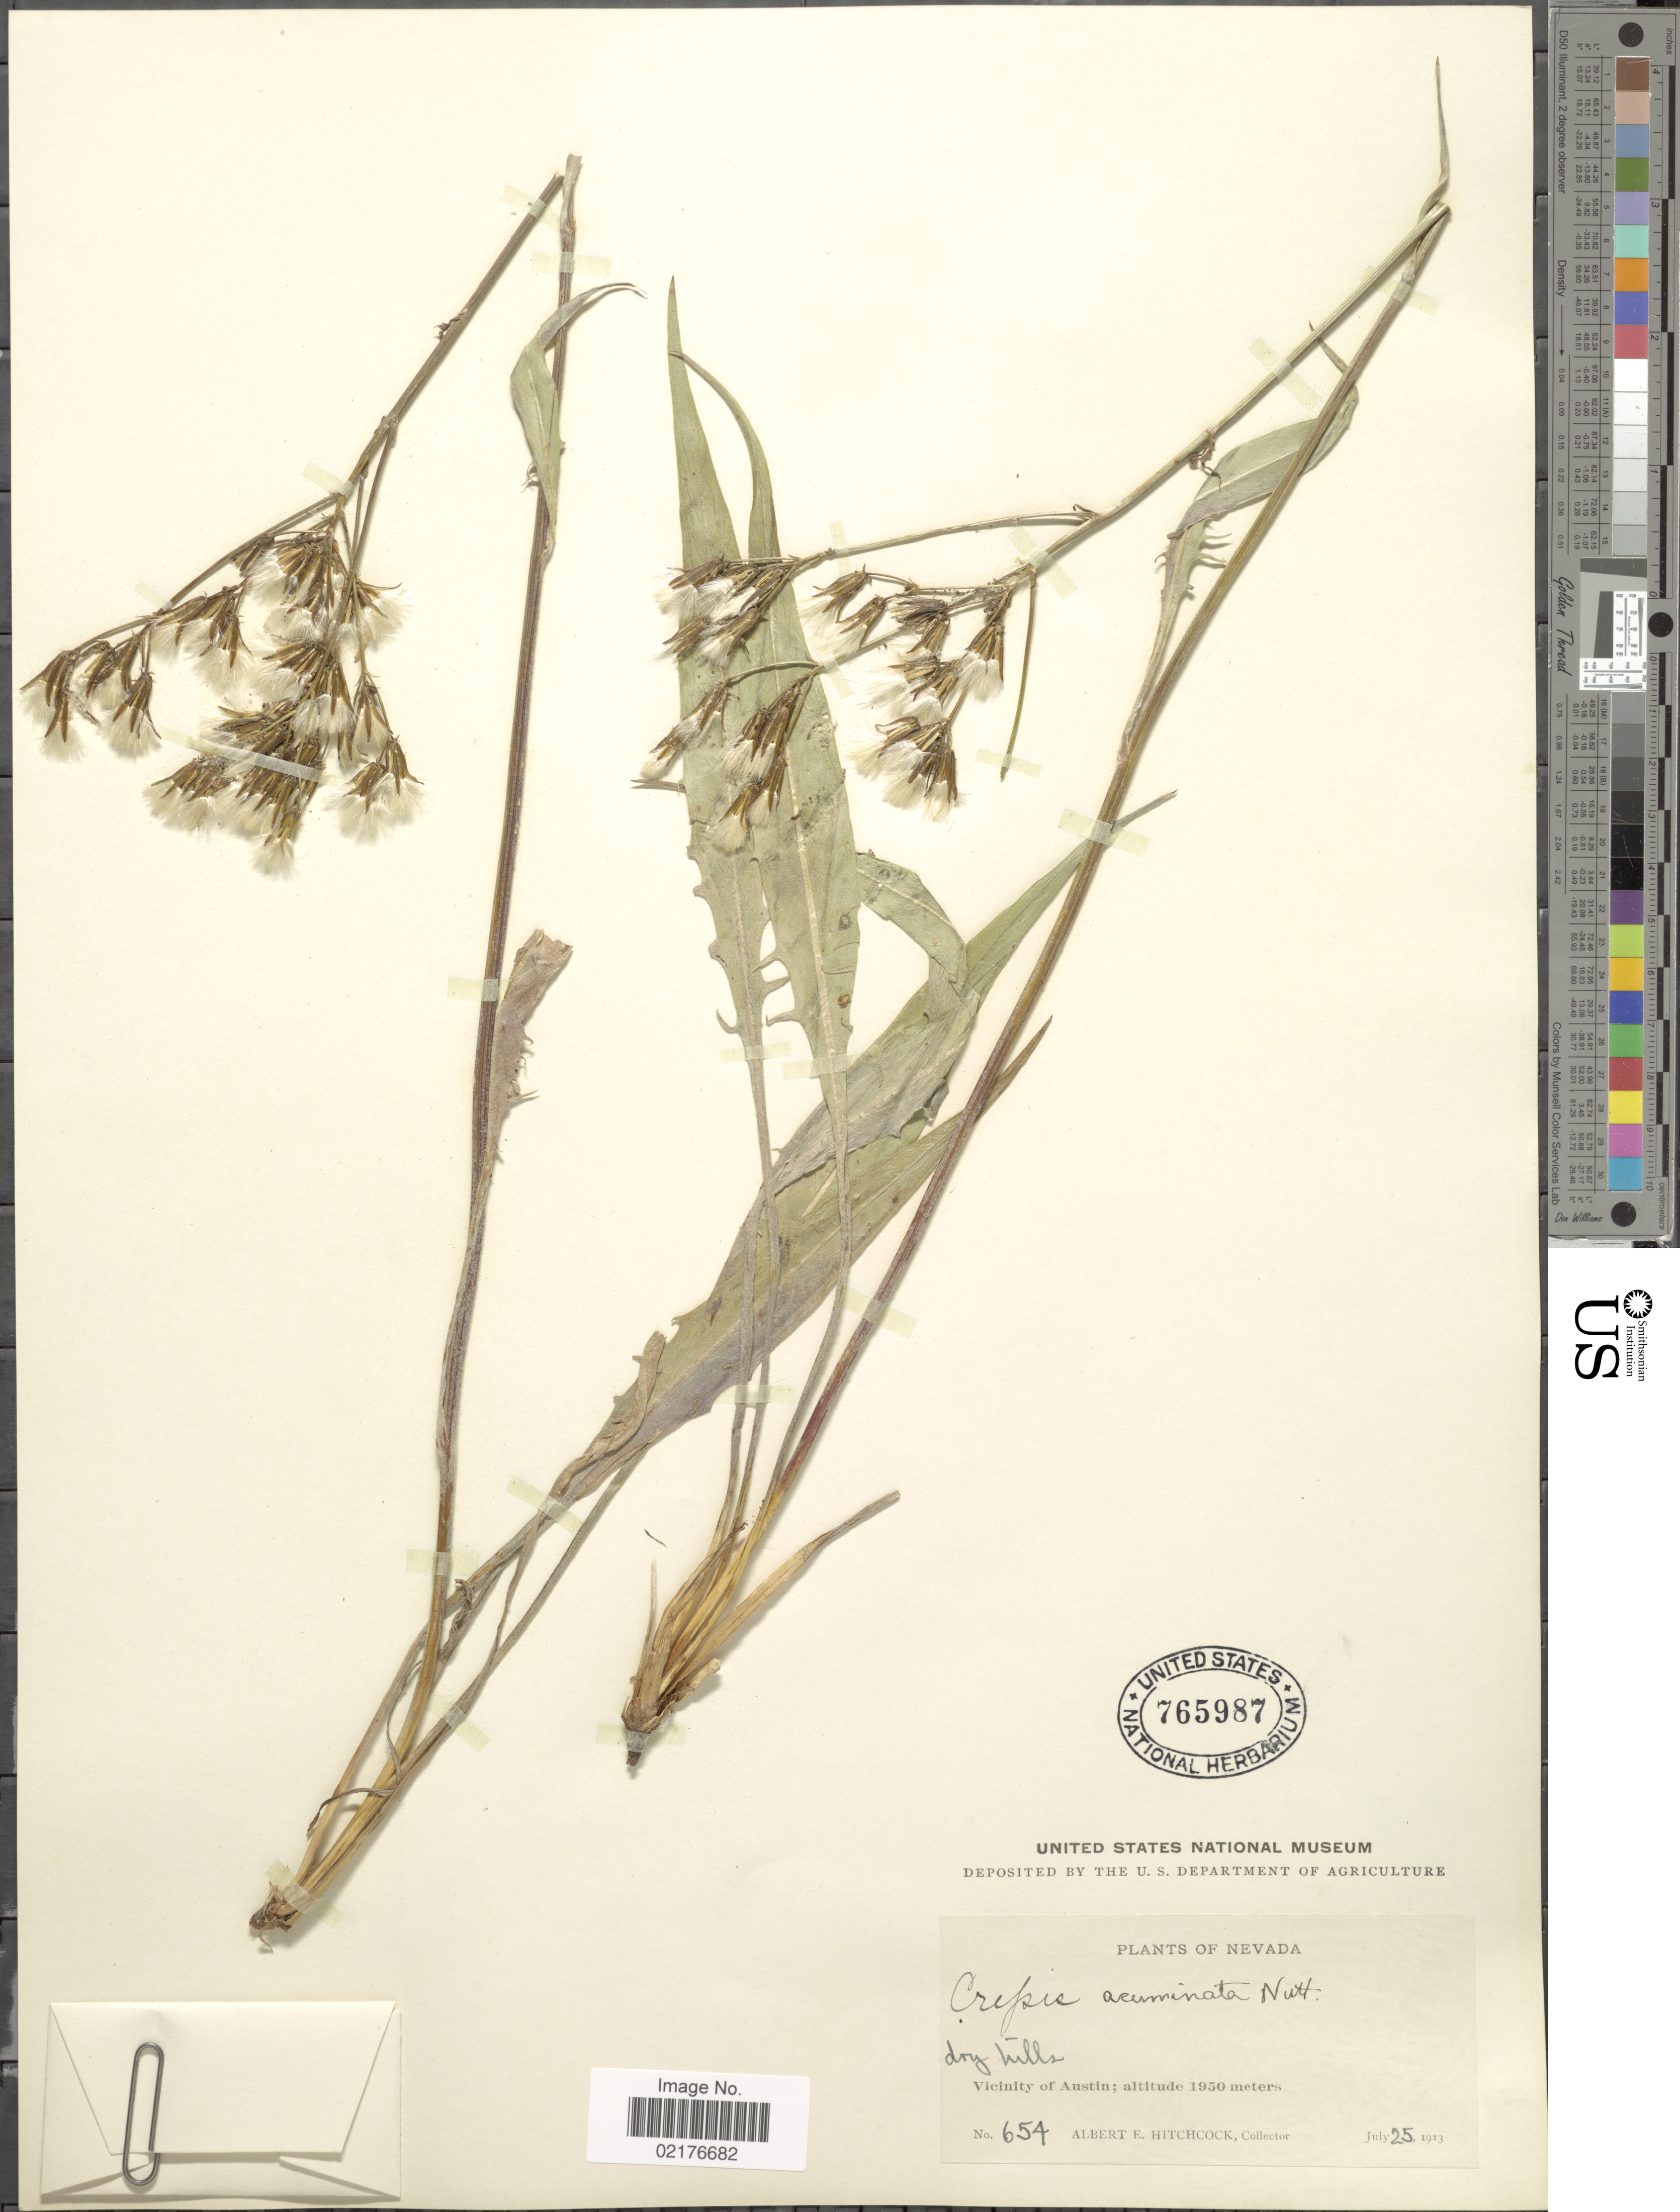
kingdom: Plantae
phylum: Tracheophyta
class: Magnoliopsida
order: Asterales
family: Asteraceae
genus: Crepis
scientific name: Crepis acuminata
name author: Nutt.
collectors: A. Hitchcock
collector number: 654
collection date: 1913-07-25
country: United States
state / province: Nevada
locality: Vicinity of Austin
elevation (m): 1950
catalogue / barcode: US 765987